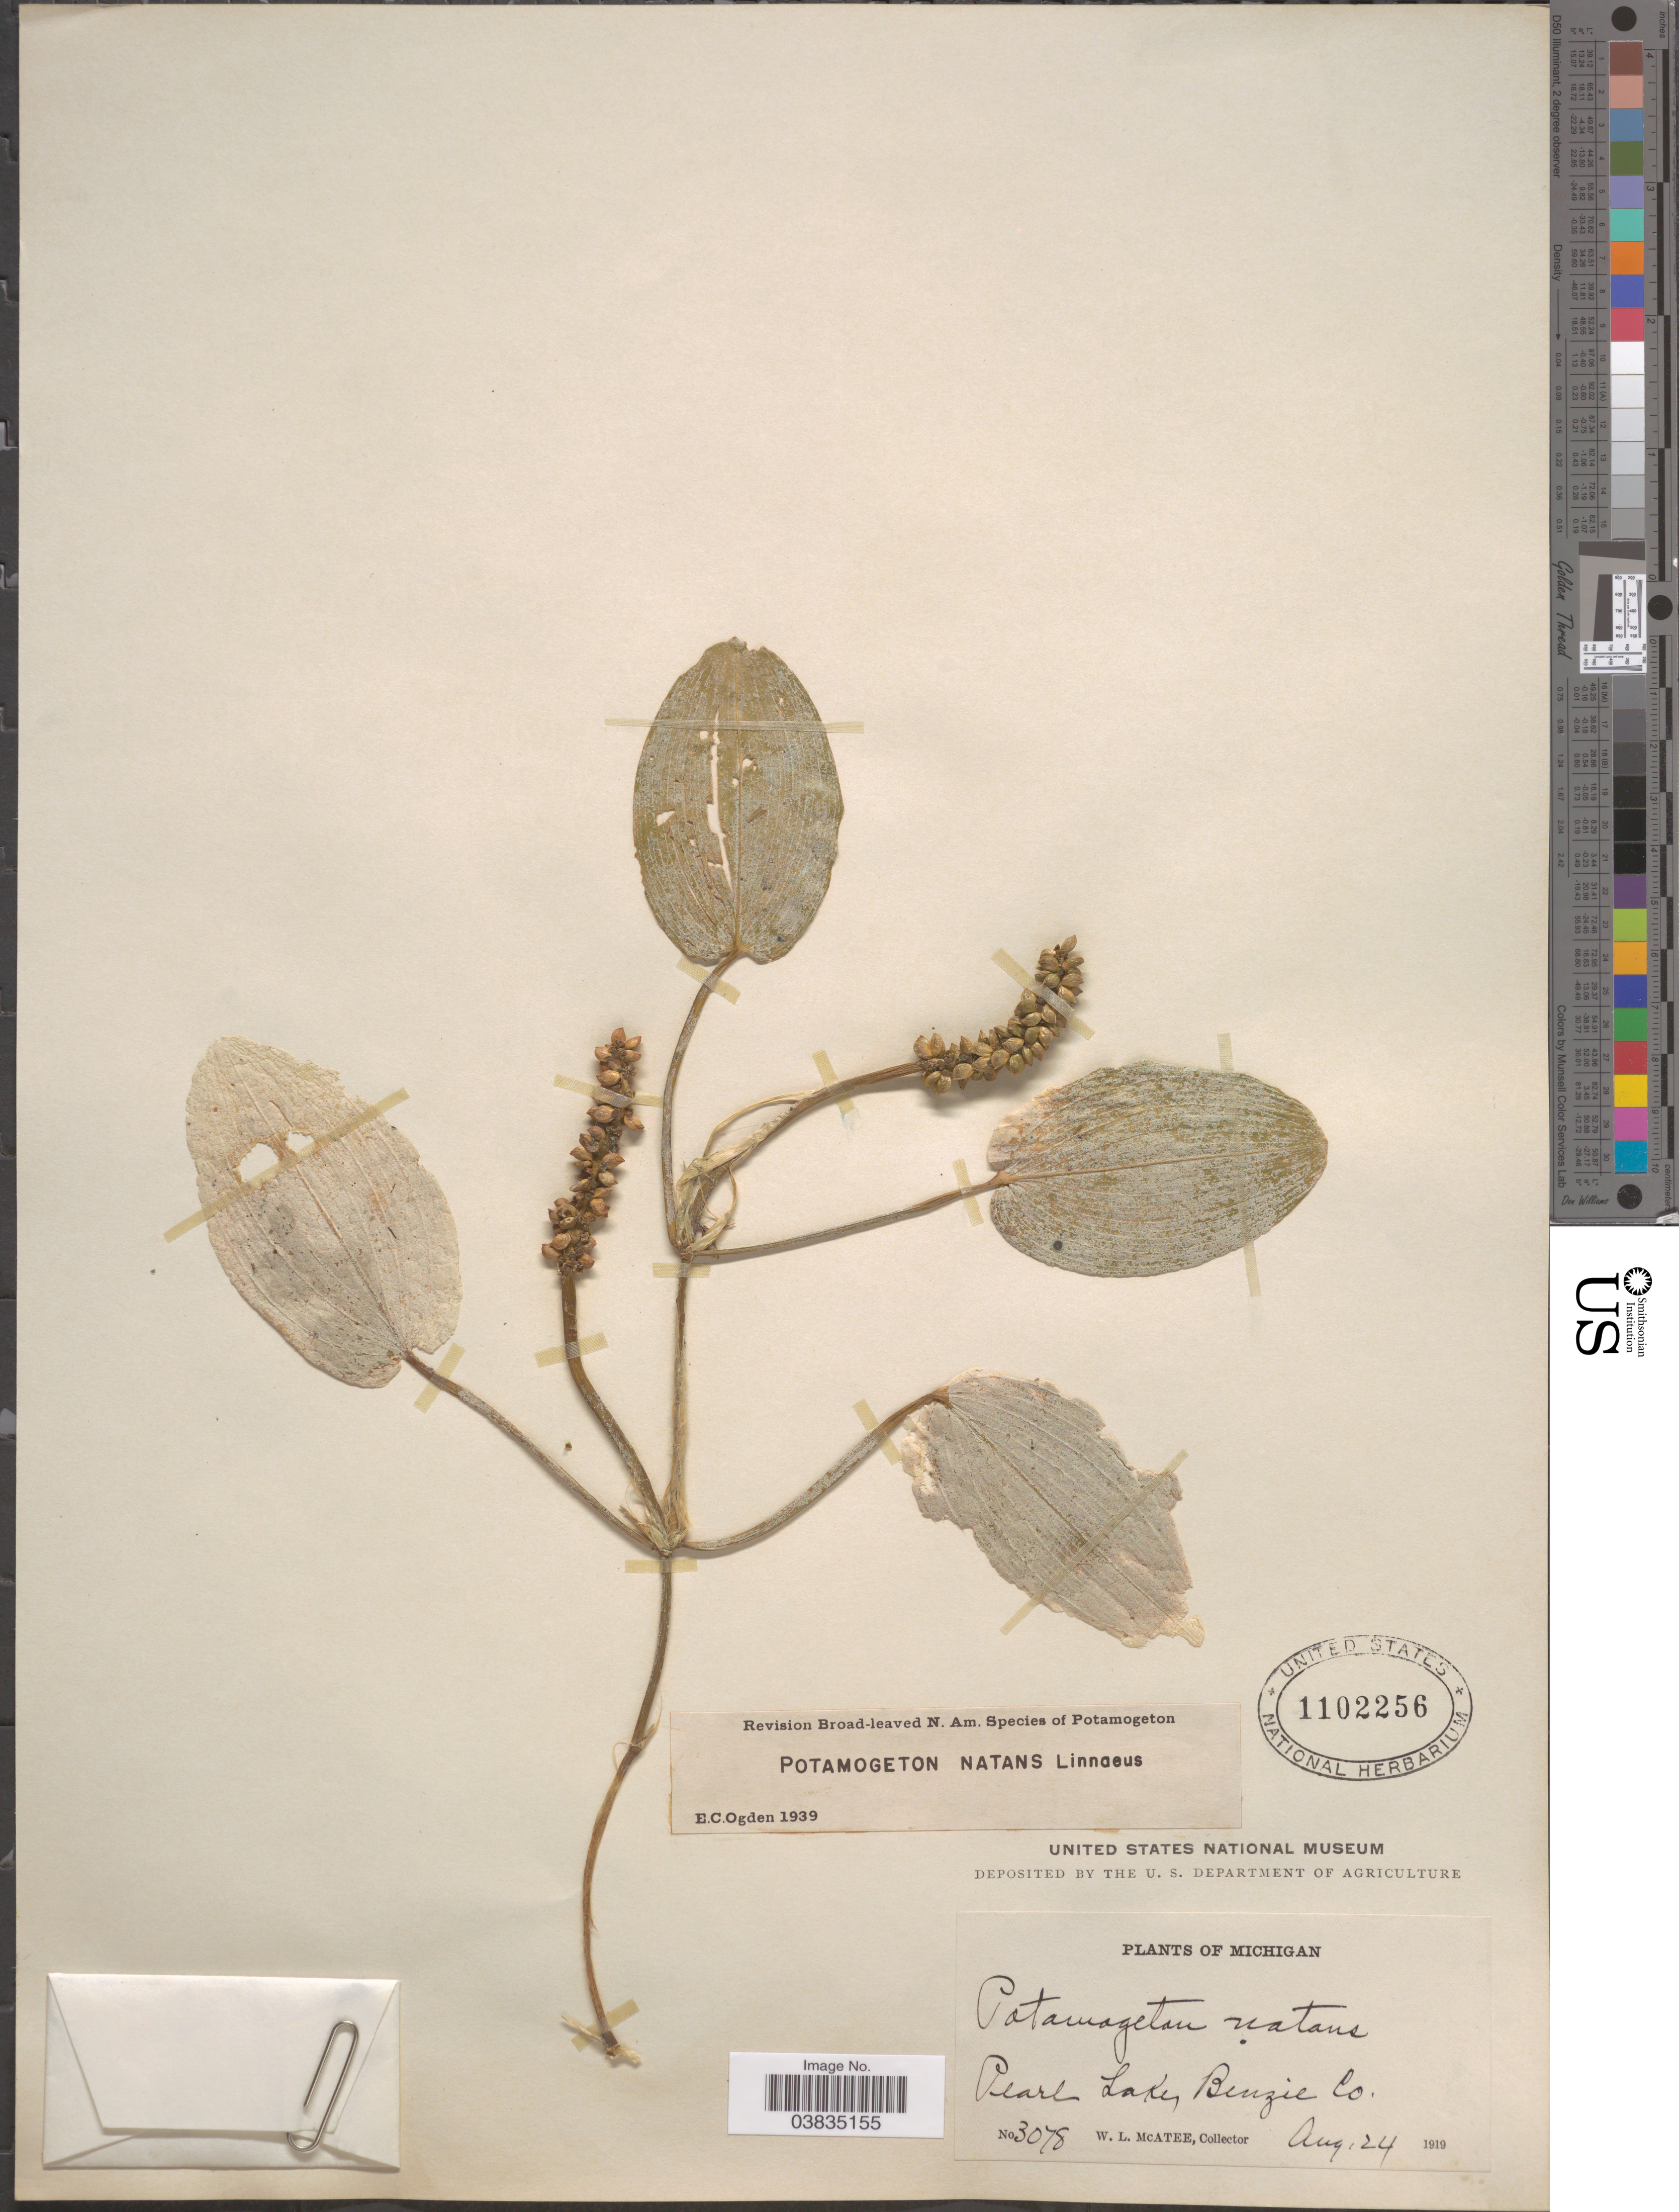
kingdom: Plantae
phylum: Tracheophyta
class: Liliopsida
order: Alismatales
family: Potamogetonaceae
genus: Potamogeton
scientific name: Potamogeton natans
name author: L.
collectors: W. McAtee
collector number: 3078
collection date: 1919-08-24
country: United States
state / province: Michigan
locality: Pearl Lake, Benzie Co.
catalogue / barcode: US 1102256